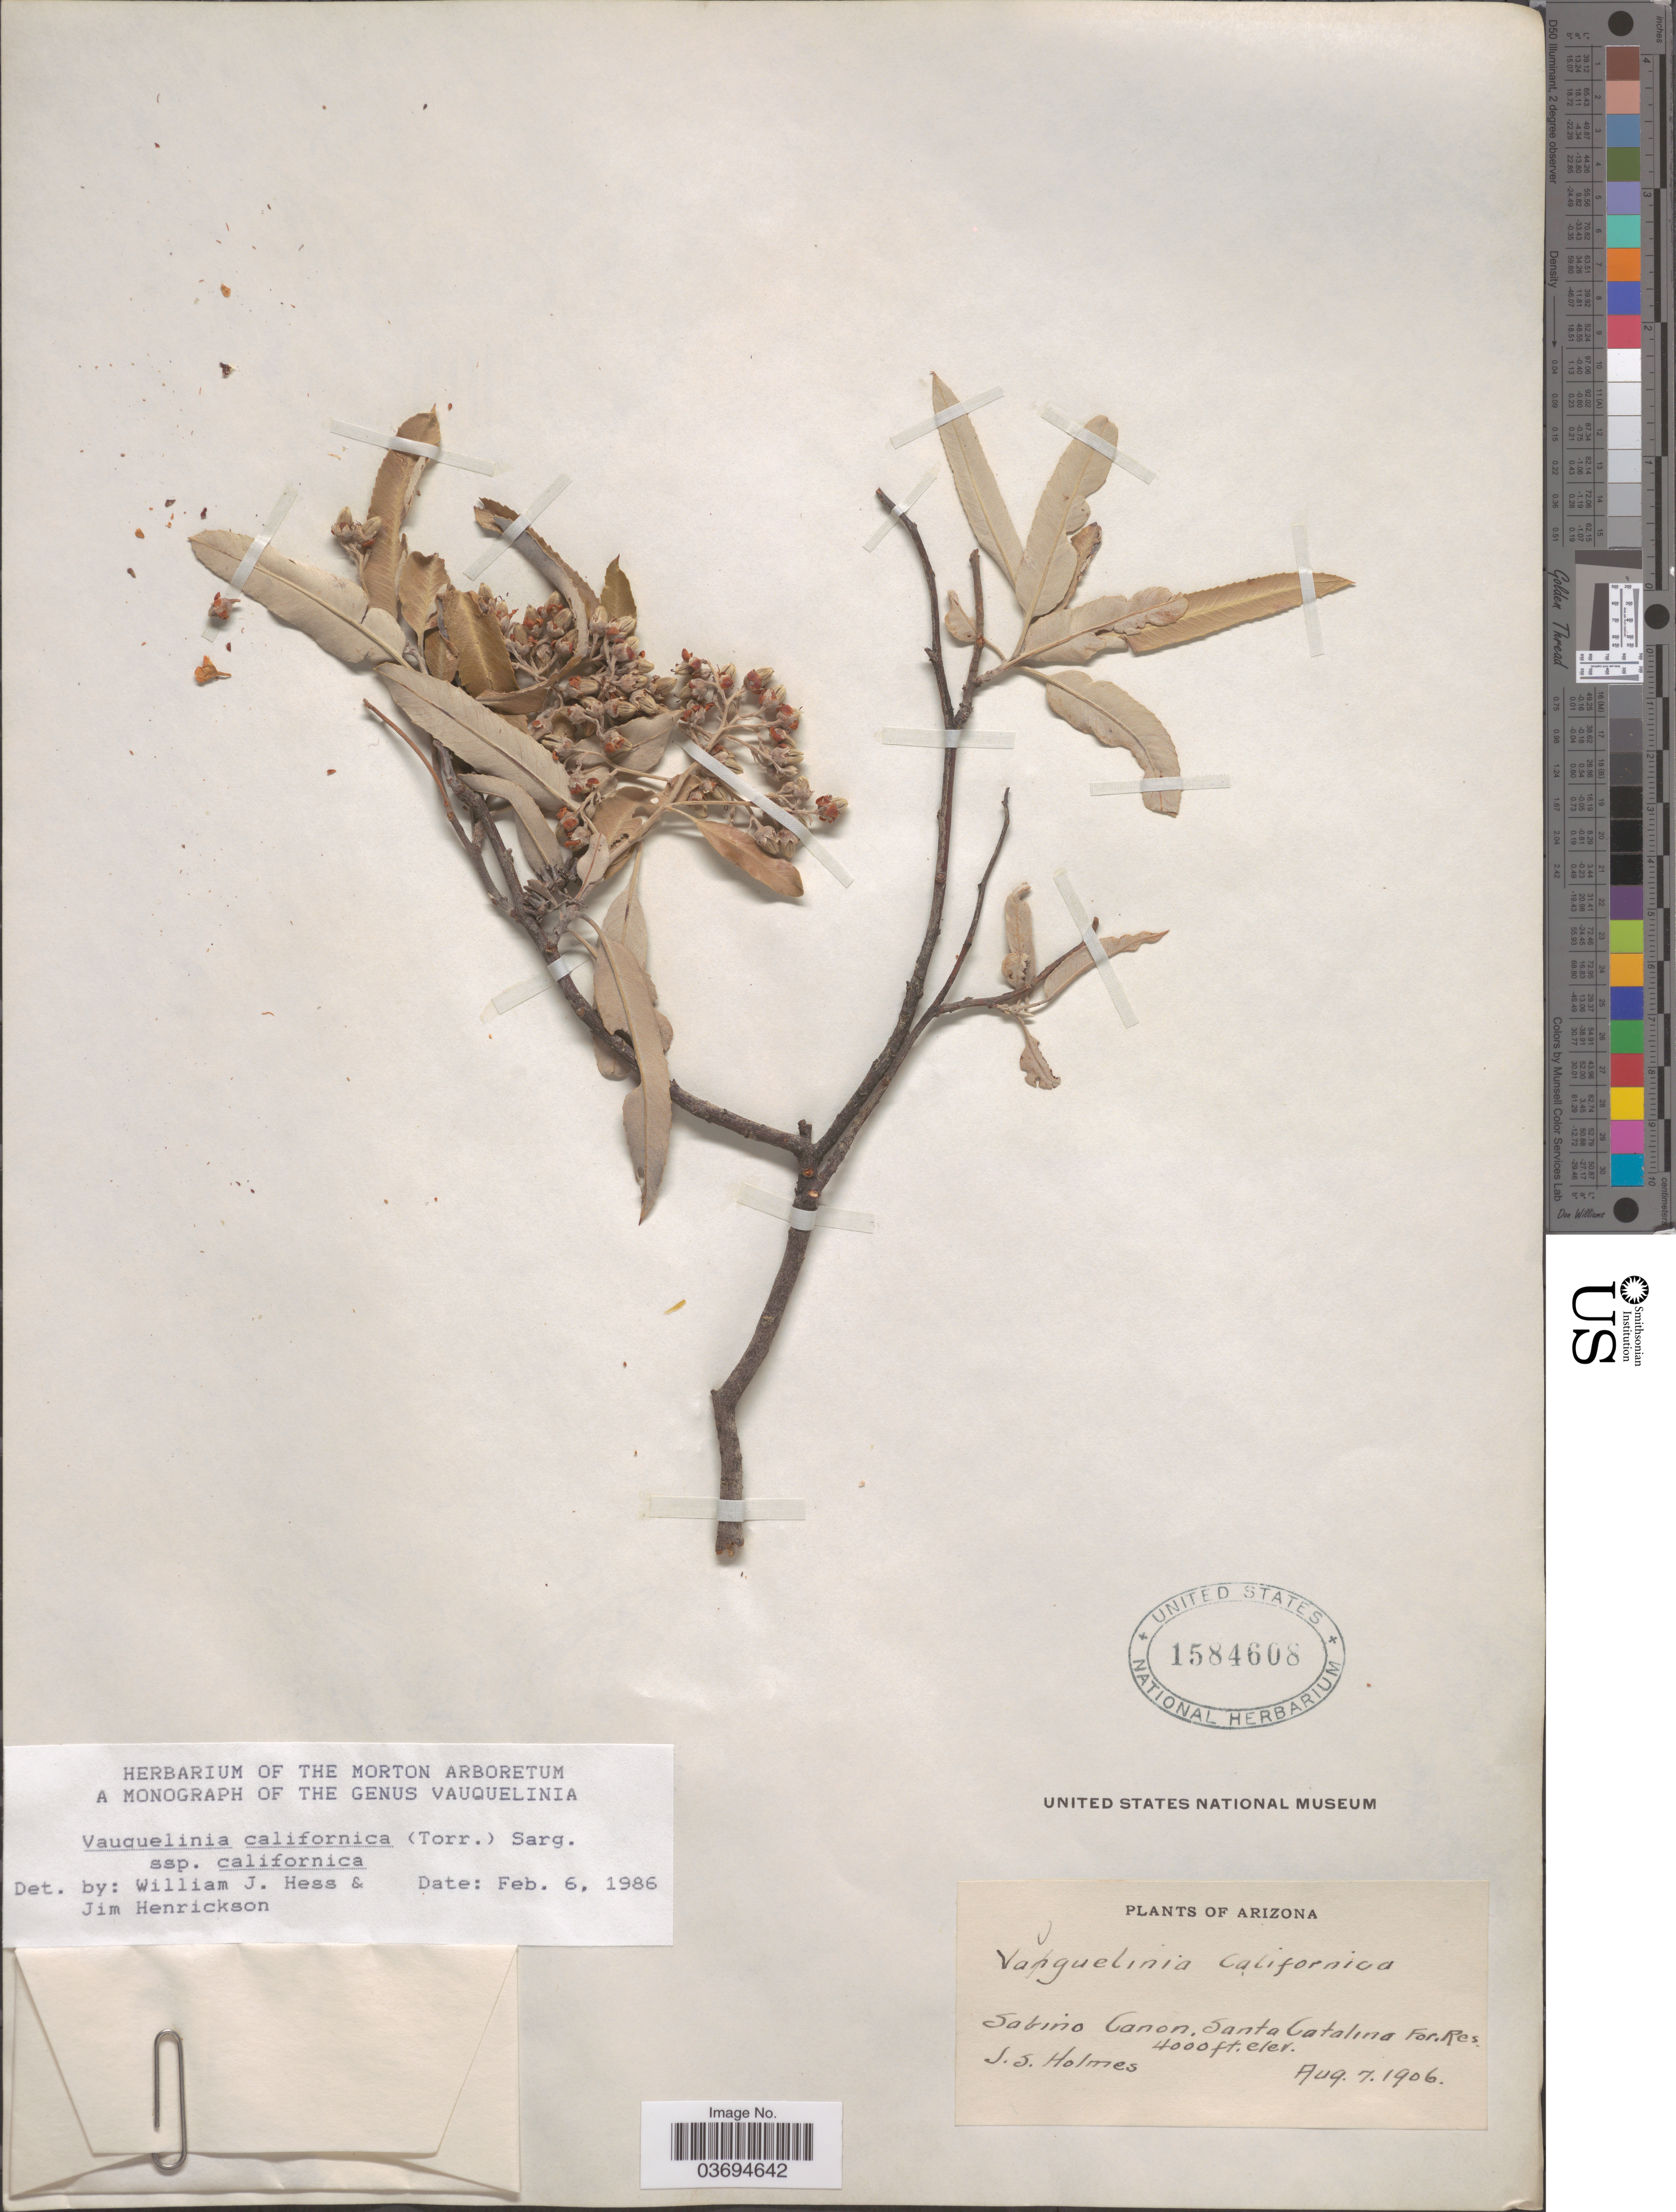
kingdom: Plantae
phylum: Tracheophyta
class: Magnoliopsida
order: Rosales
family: Rosaceae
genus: Vauquelinia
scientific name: Vauquelinia californica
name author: (Torr.) Sarg.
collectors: J. Holmes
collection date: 1906-08-07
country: United States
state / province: Arizona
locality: Sabino Canon, Santa Catalina For. Res.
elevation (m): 1219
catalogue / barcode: US 1584608